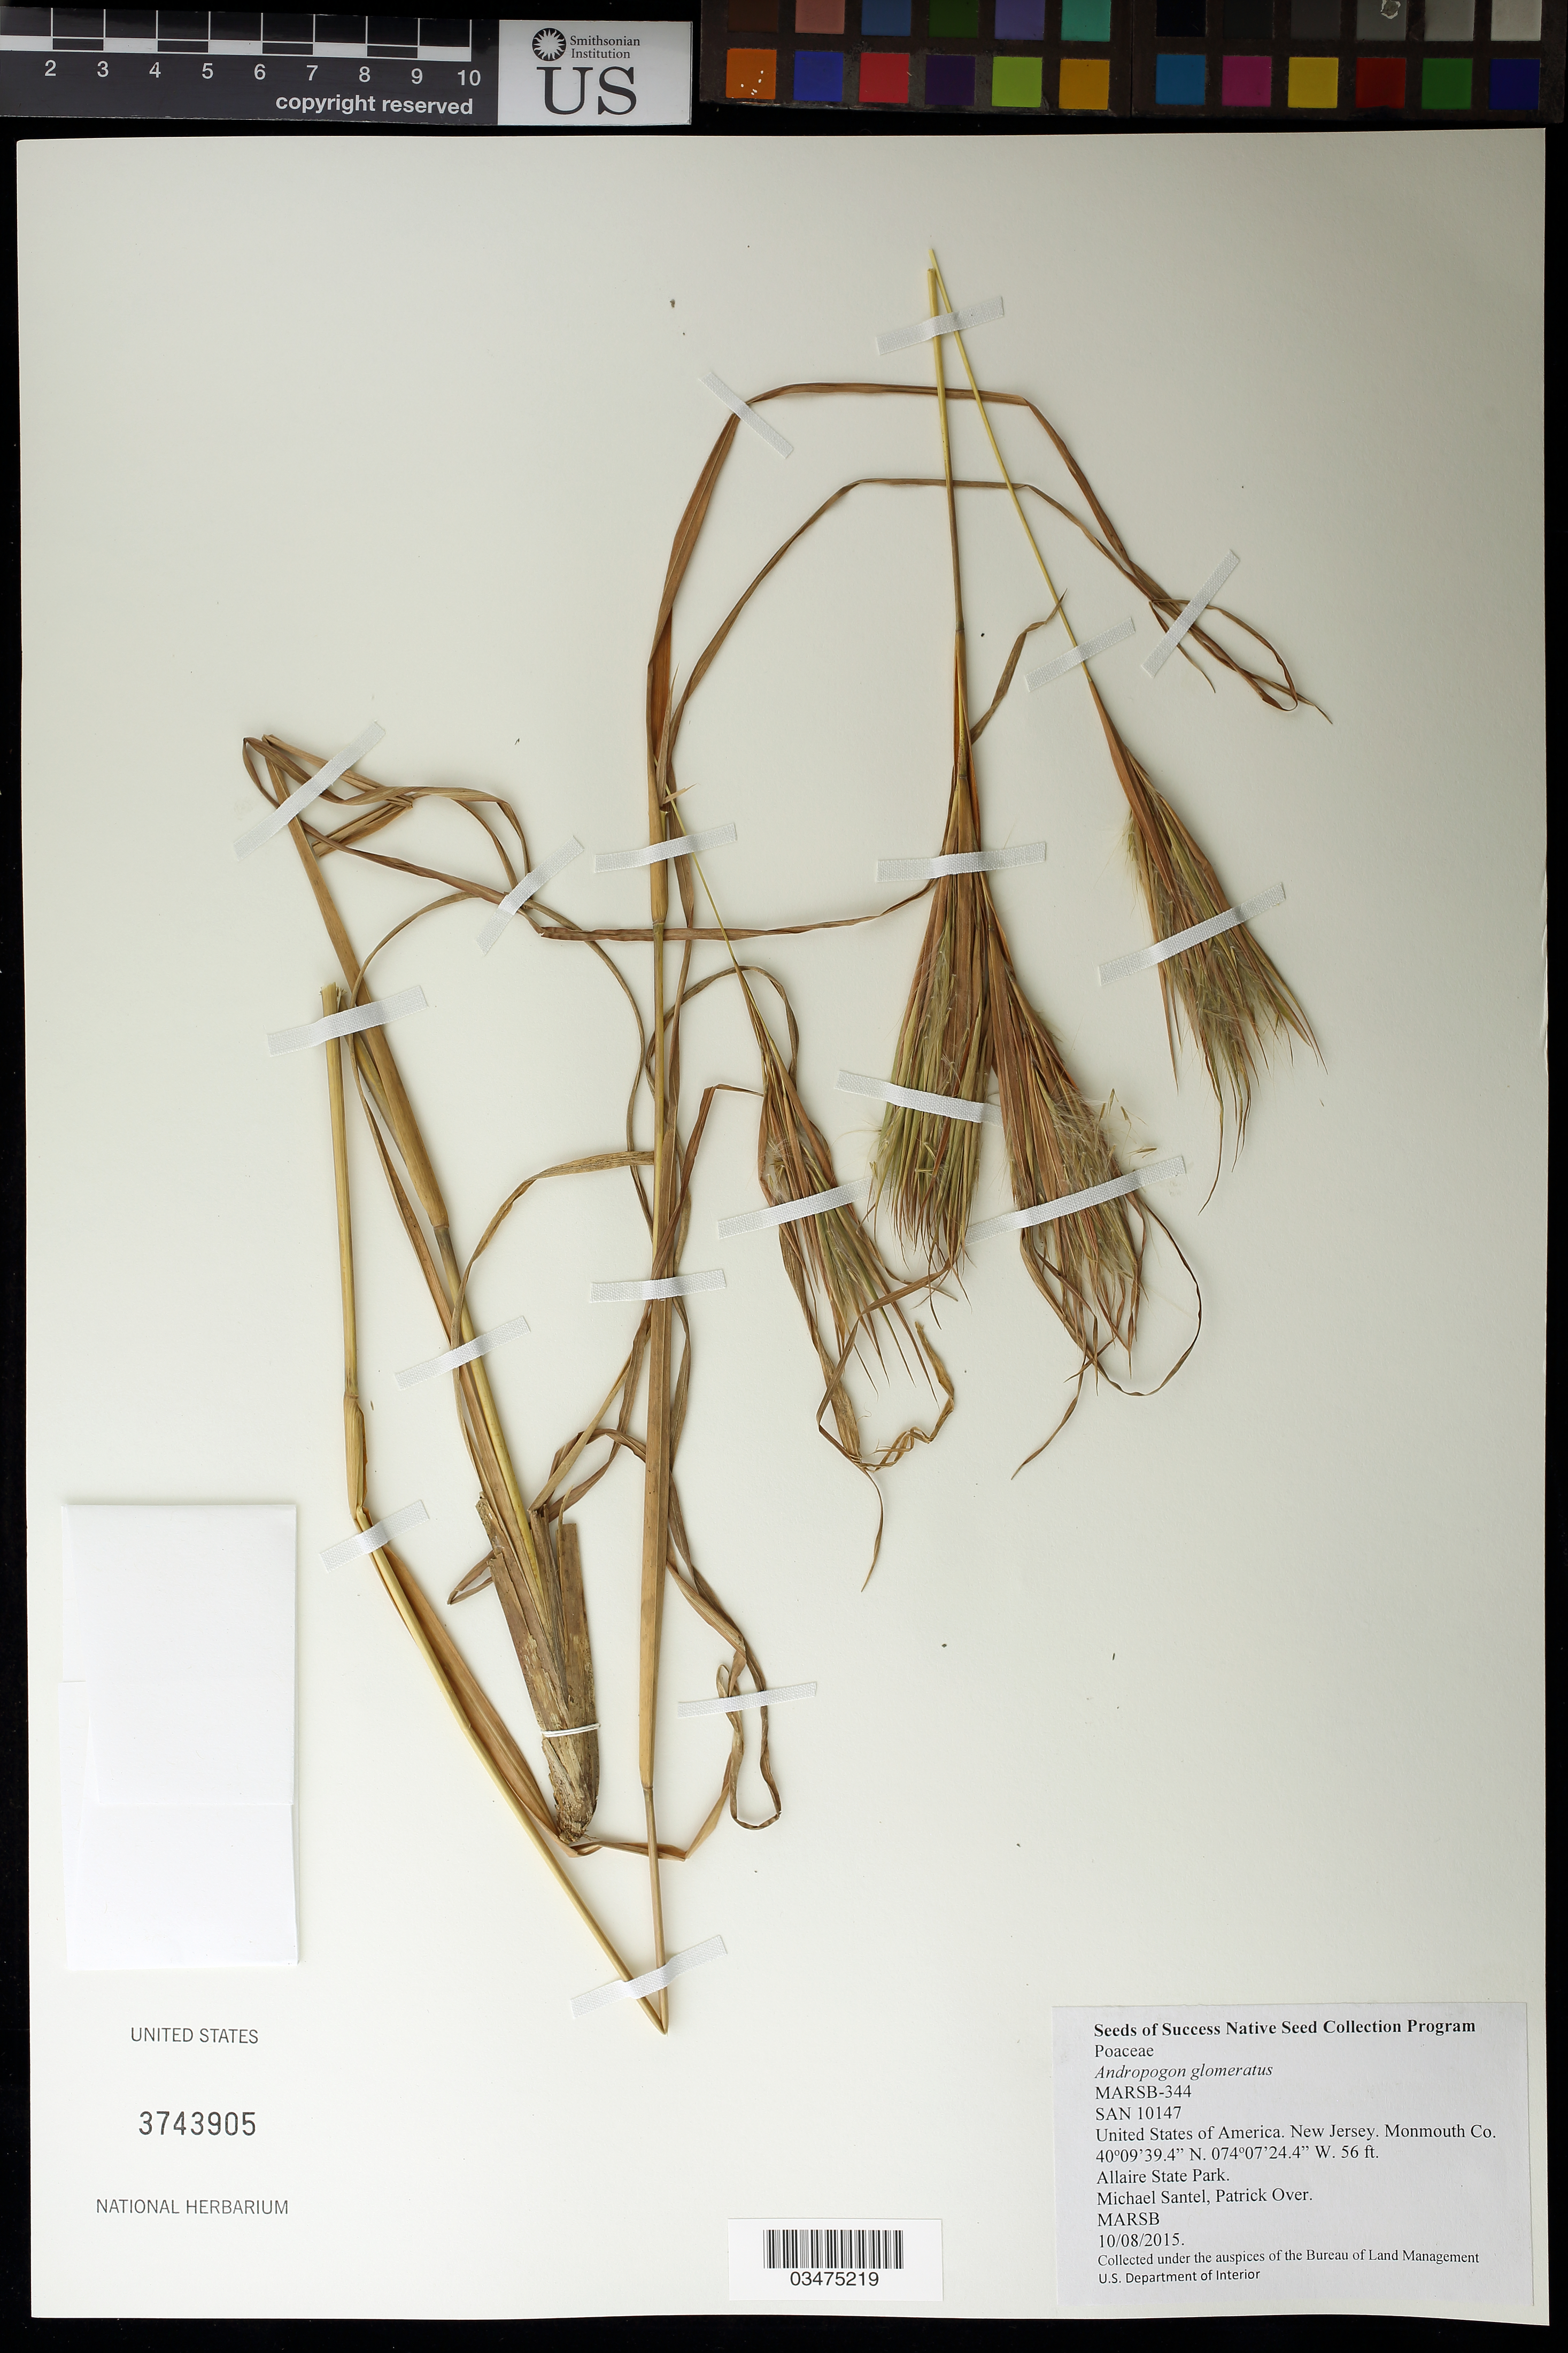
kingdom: Plantae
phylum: Tracheophyta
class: Liliopsida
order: Poales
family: Poaceae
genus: Andropogon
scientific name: Andropogon glomeratus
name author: (Walter) Britton, Stearns & Poggenb.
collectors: M. Santel & P. Over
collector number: MARSB-344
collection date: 2015-10-08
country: United States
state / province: New Jersey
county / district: Monmouth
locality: Allaire State Park, East side of Brisbane Lake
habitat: Wet meadow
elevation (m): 17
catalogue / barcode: US 3743905